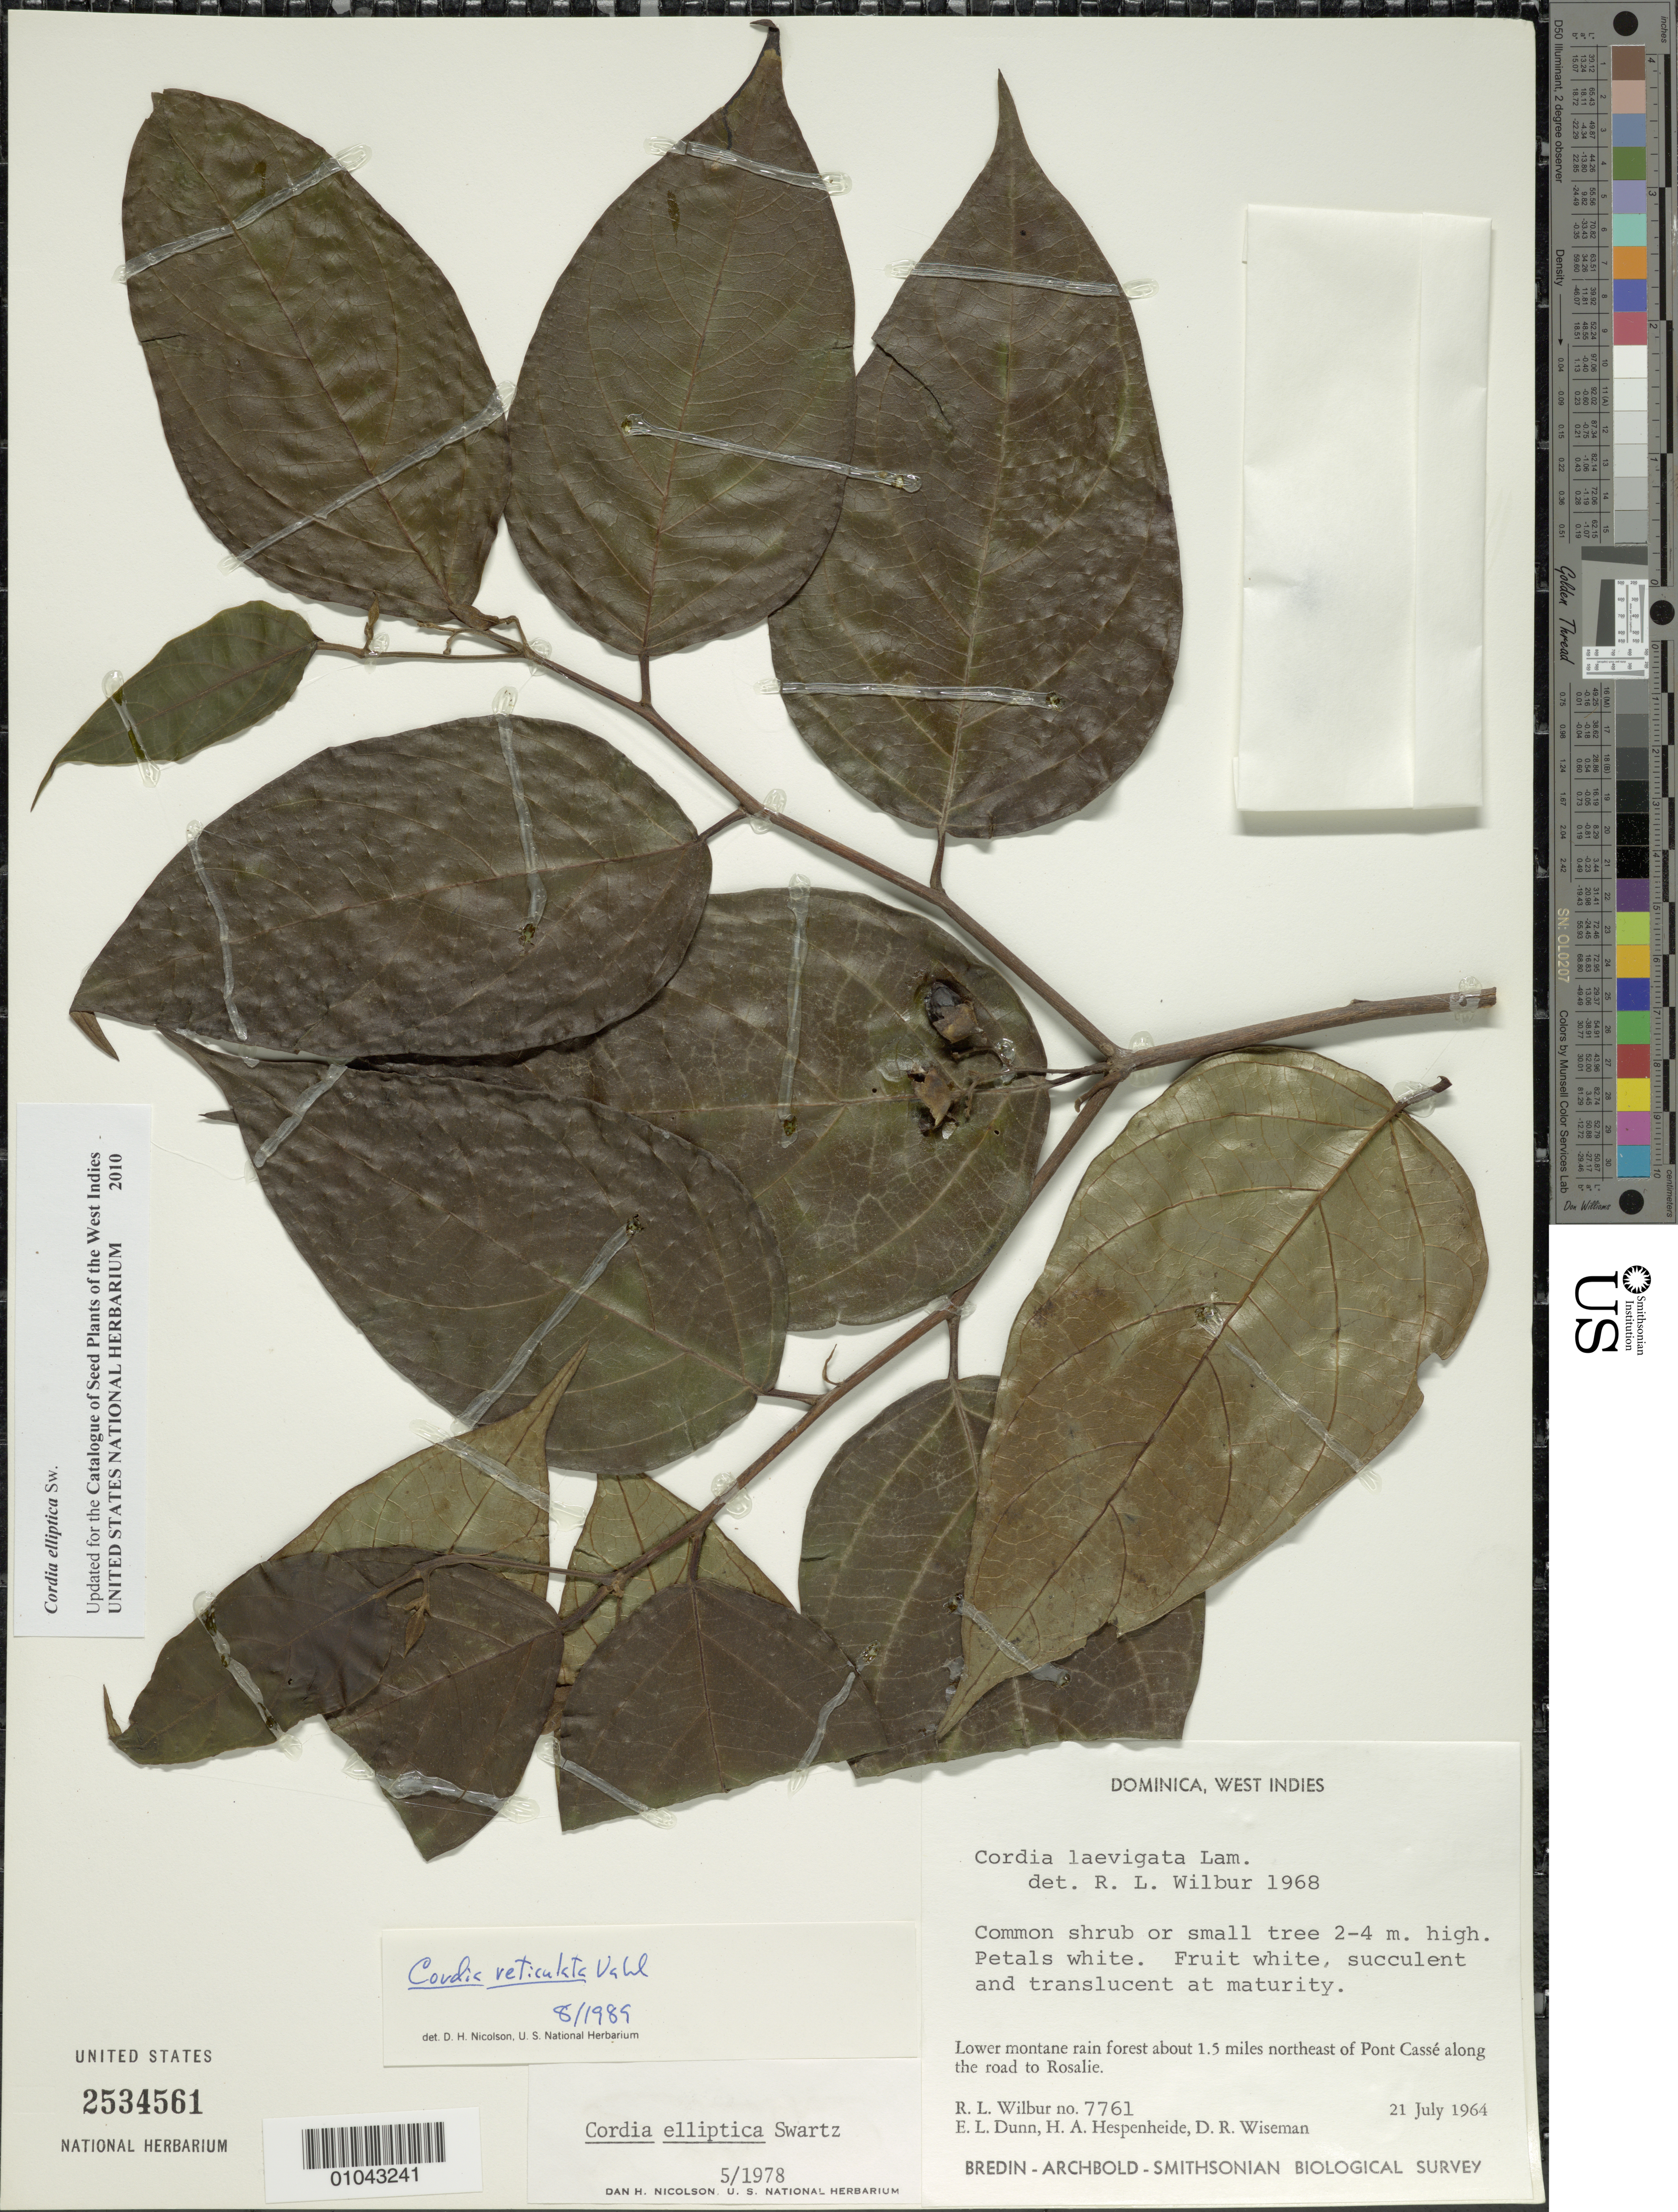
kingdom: Plantae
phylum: Tracheophyta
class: Magnoliopsida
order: Boraginales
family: Cordiaceae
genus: Cordia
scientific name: Cordia elliptica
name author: Sw.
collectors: R. L. Wilbur, E. Dunn, H. A. Hespenheide & D. R. Wiseman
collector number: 7761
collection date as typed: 21 Jul 1964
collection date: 1964-07-21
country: Dominica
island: Dominica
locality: Ponte Cassé, 1.5 NE of along road to Rosalie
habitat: Lower montane rainforest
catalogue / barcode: US 2534561